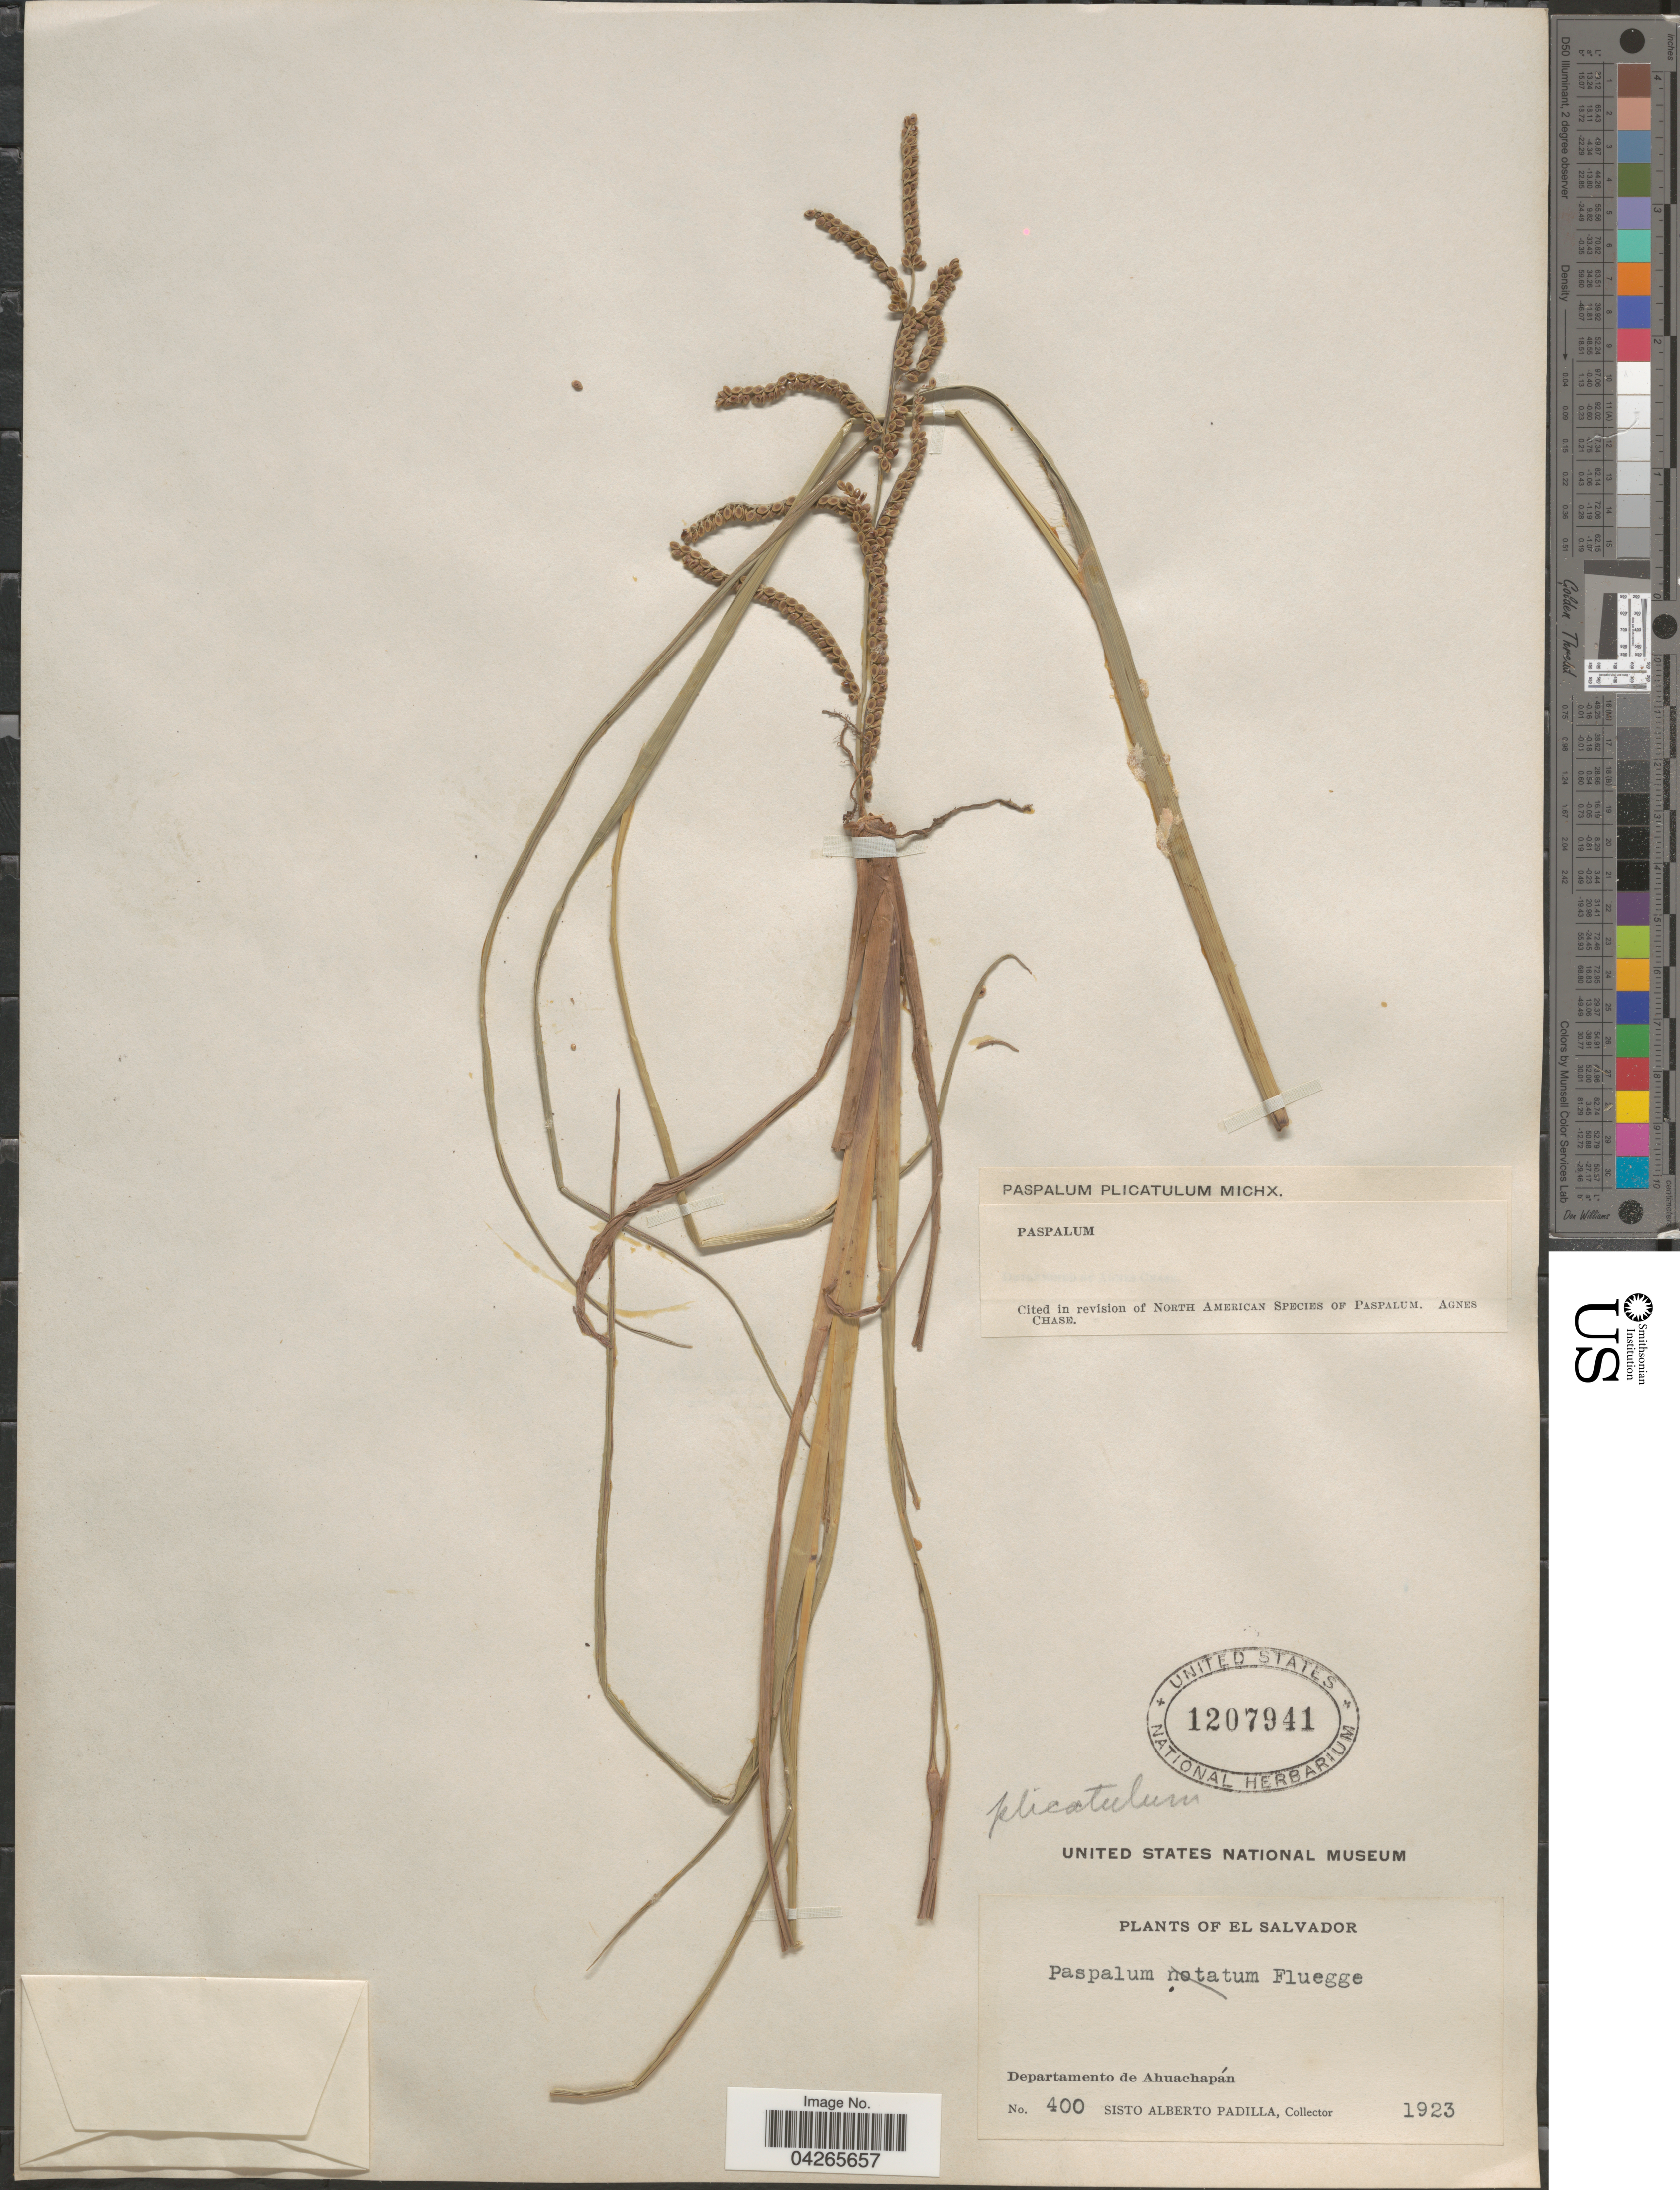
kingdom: Plantae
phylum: Tracheophyta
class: Liliopsida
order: Poales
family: Poaceae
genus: Paspalum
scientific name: Paspalum plicatulum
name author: Michx.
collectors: S. A. Padilla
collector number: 400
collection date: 1923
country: El Salvador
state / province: Ahuachapan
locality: Departamento de Ahuachapán.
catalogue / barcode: US 1207941